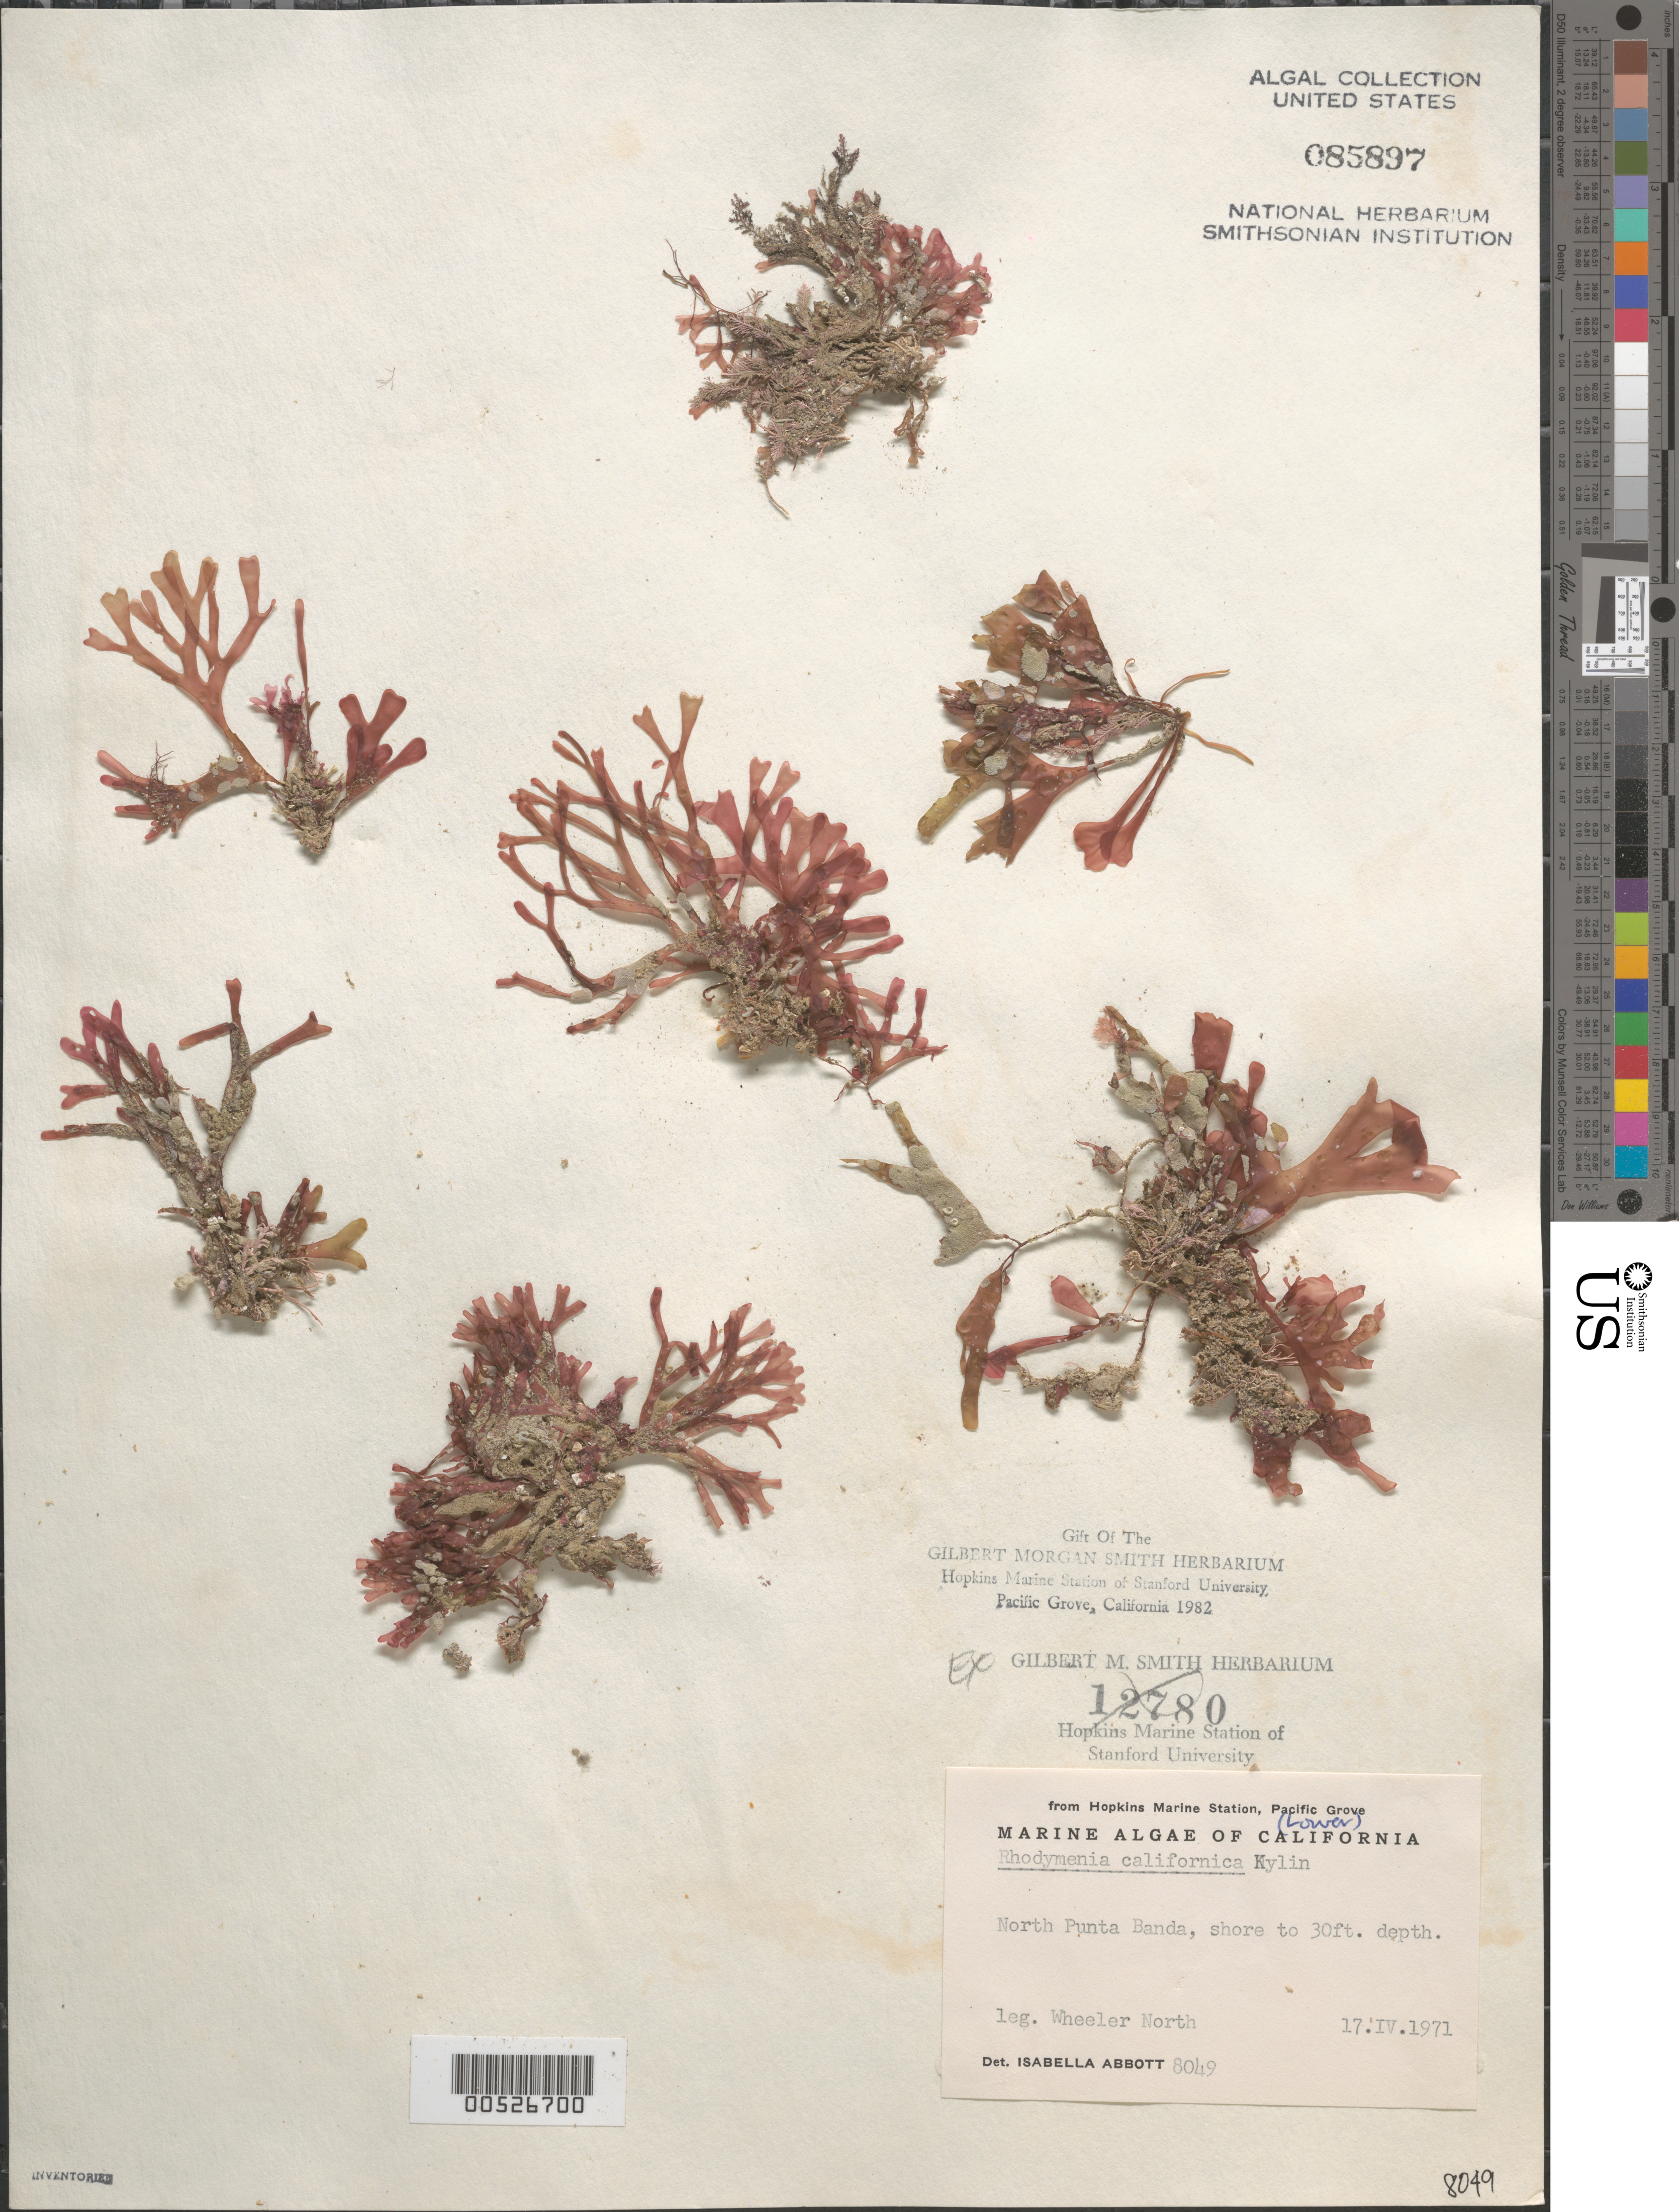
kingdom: Plantae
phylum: Rhodophyta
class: Florideophyceae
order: Ceramiales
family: Rhodomelaceae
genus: Ophidocladus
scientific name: Ophidocladus californicus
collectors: W. North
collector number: IAA 8049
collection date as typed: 17 Apr 1971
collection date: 1971-04-17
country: Mexico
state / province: Baja California Norte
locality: North Punta Banda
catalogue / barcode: US 85897